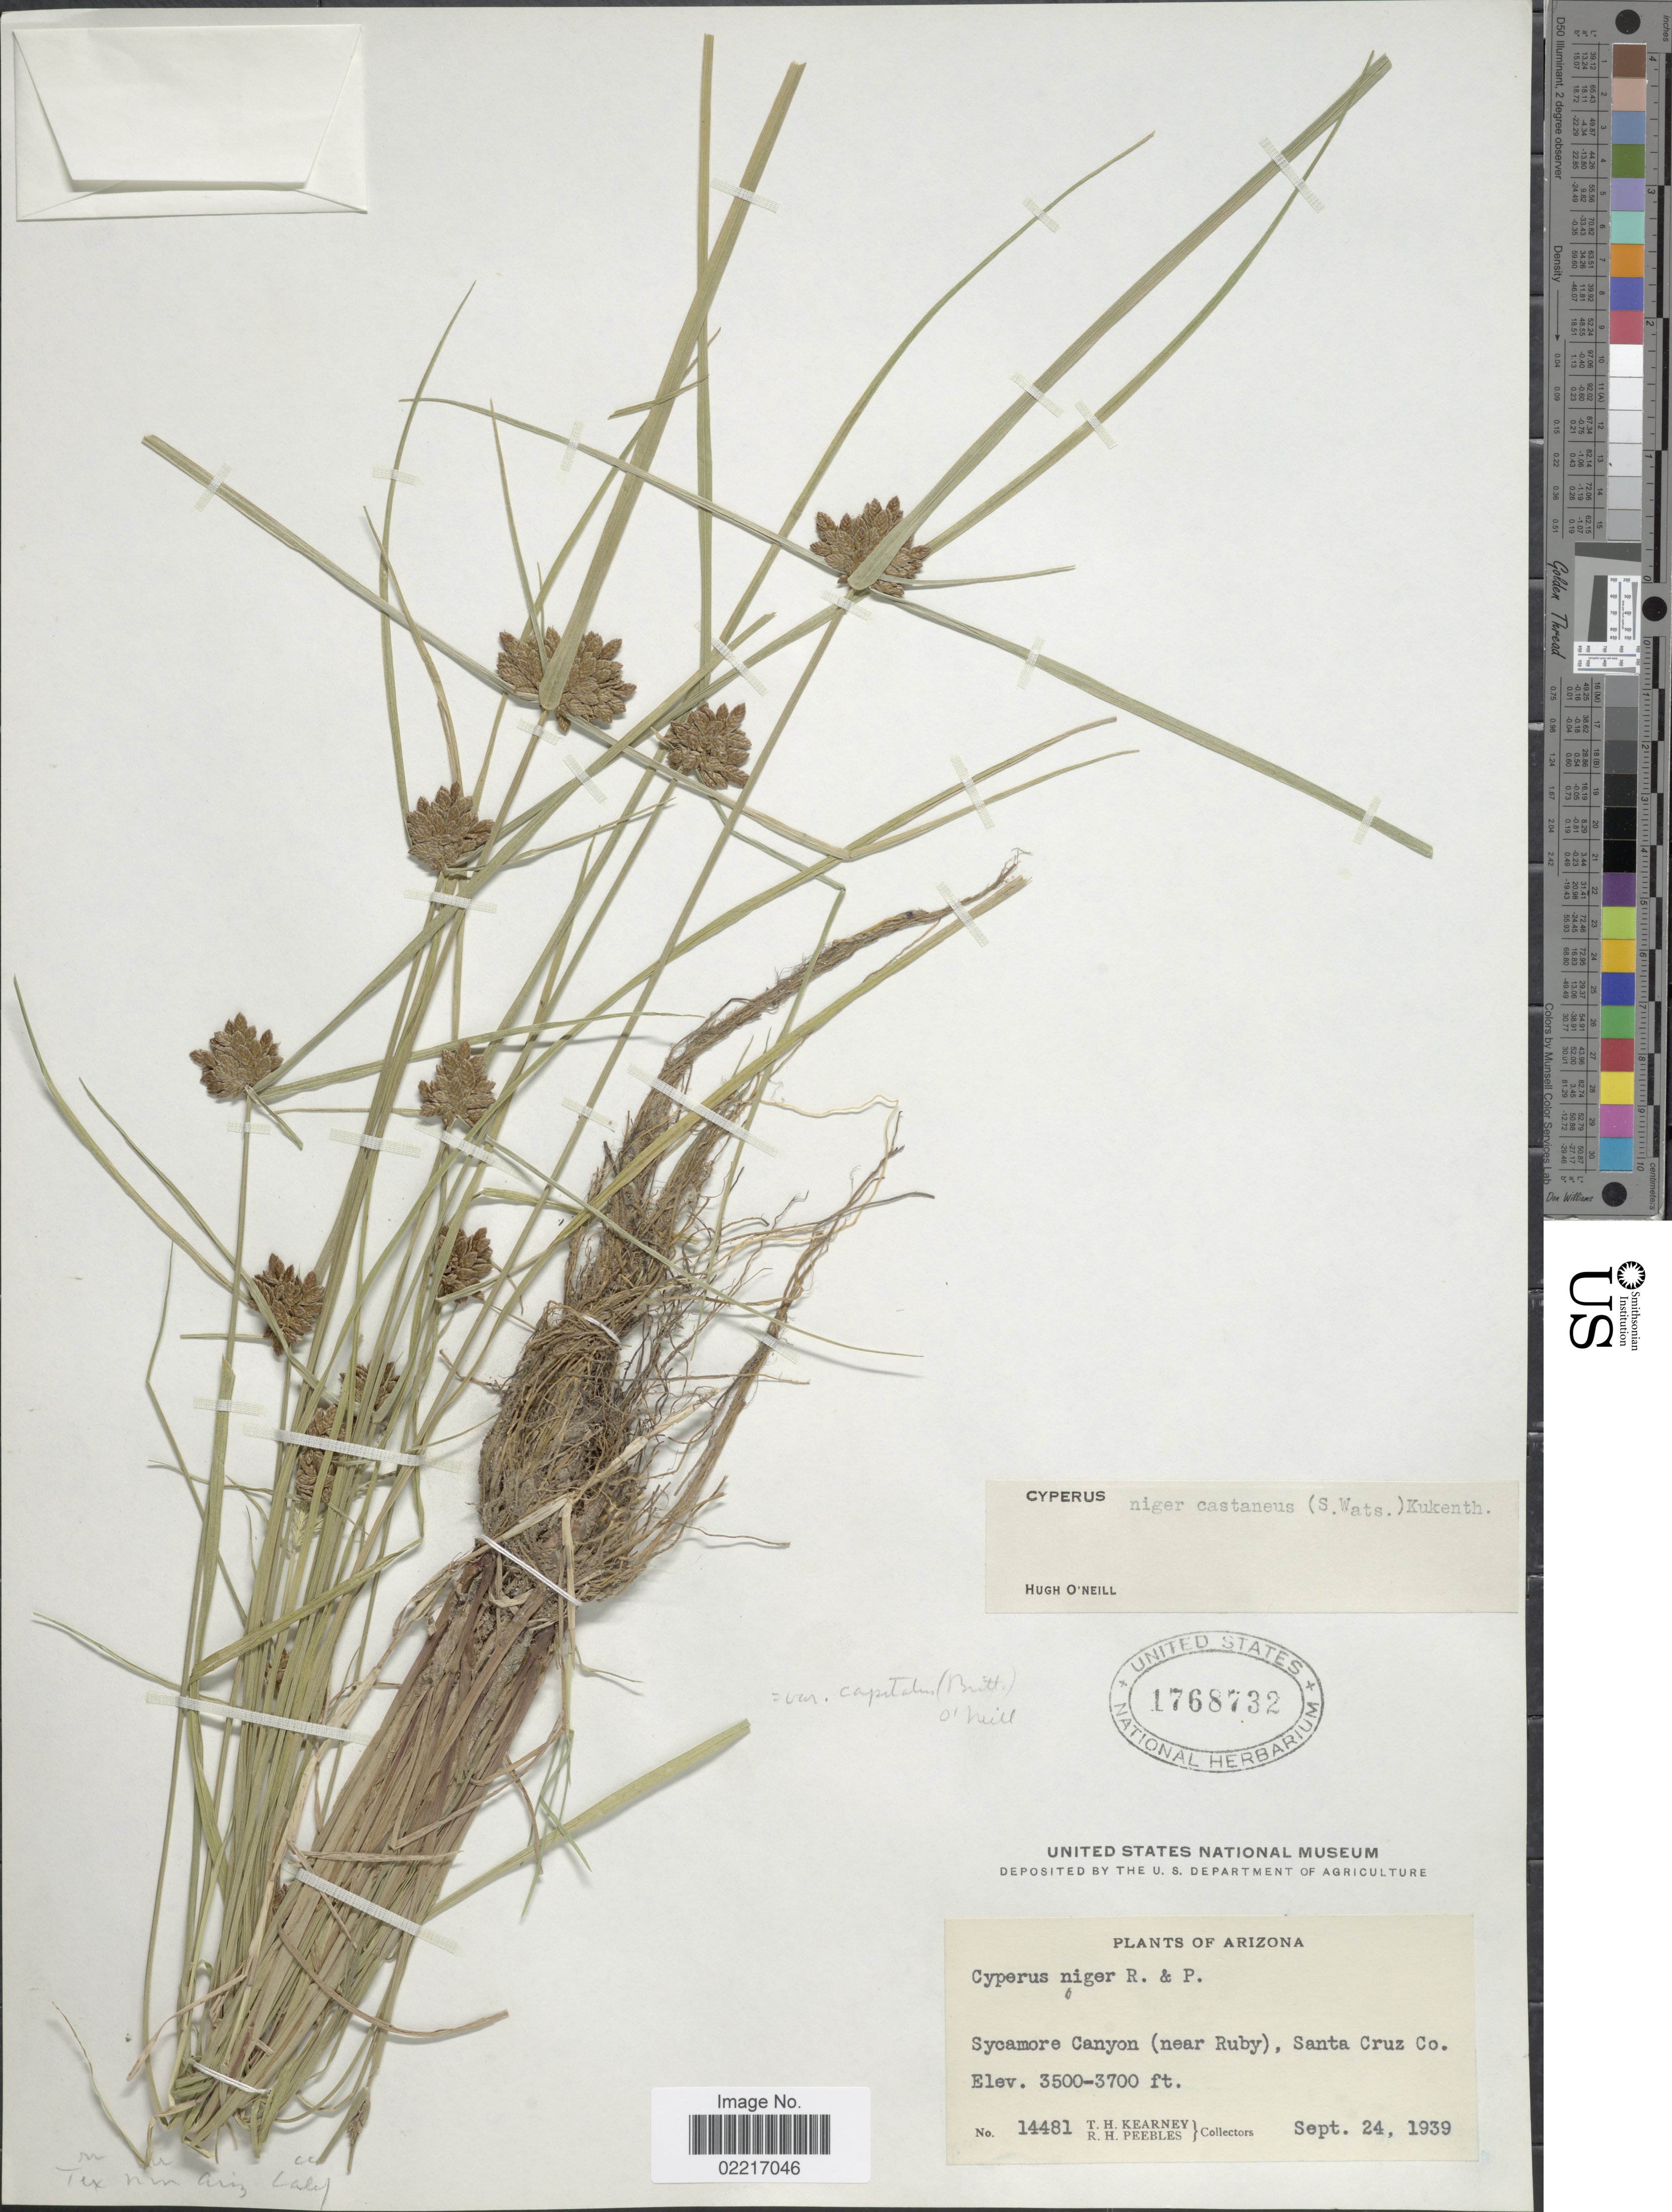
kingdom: Plantae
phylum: Tracheophyta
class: Liliopsida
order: Poales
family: Cyperaceae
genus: Cyperus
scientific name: Cyperus niger var. capitatus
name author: (Britton) O'Neill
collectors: T. H. Kearney & R. H. Peebles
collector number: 14481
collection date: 1939-09-24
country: United States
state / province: Arizona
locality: Sycamore Canyon (near Ruby), Santa Cruz Co.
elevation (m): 1067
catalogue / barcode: US 1768732